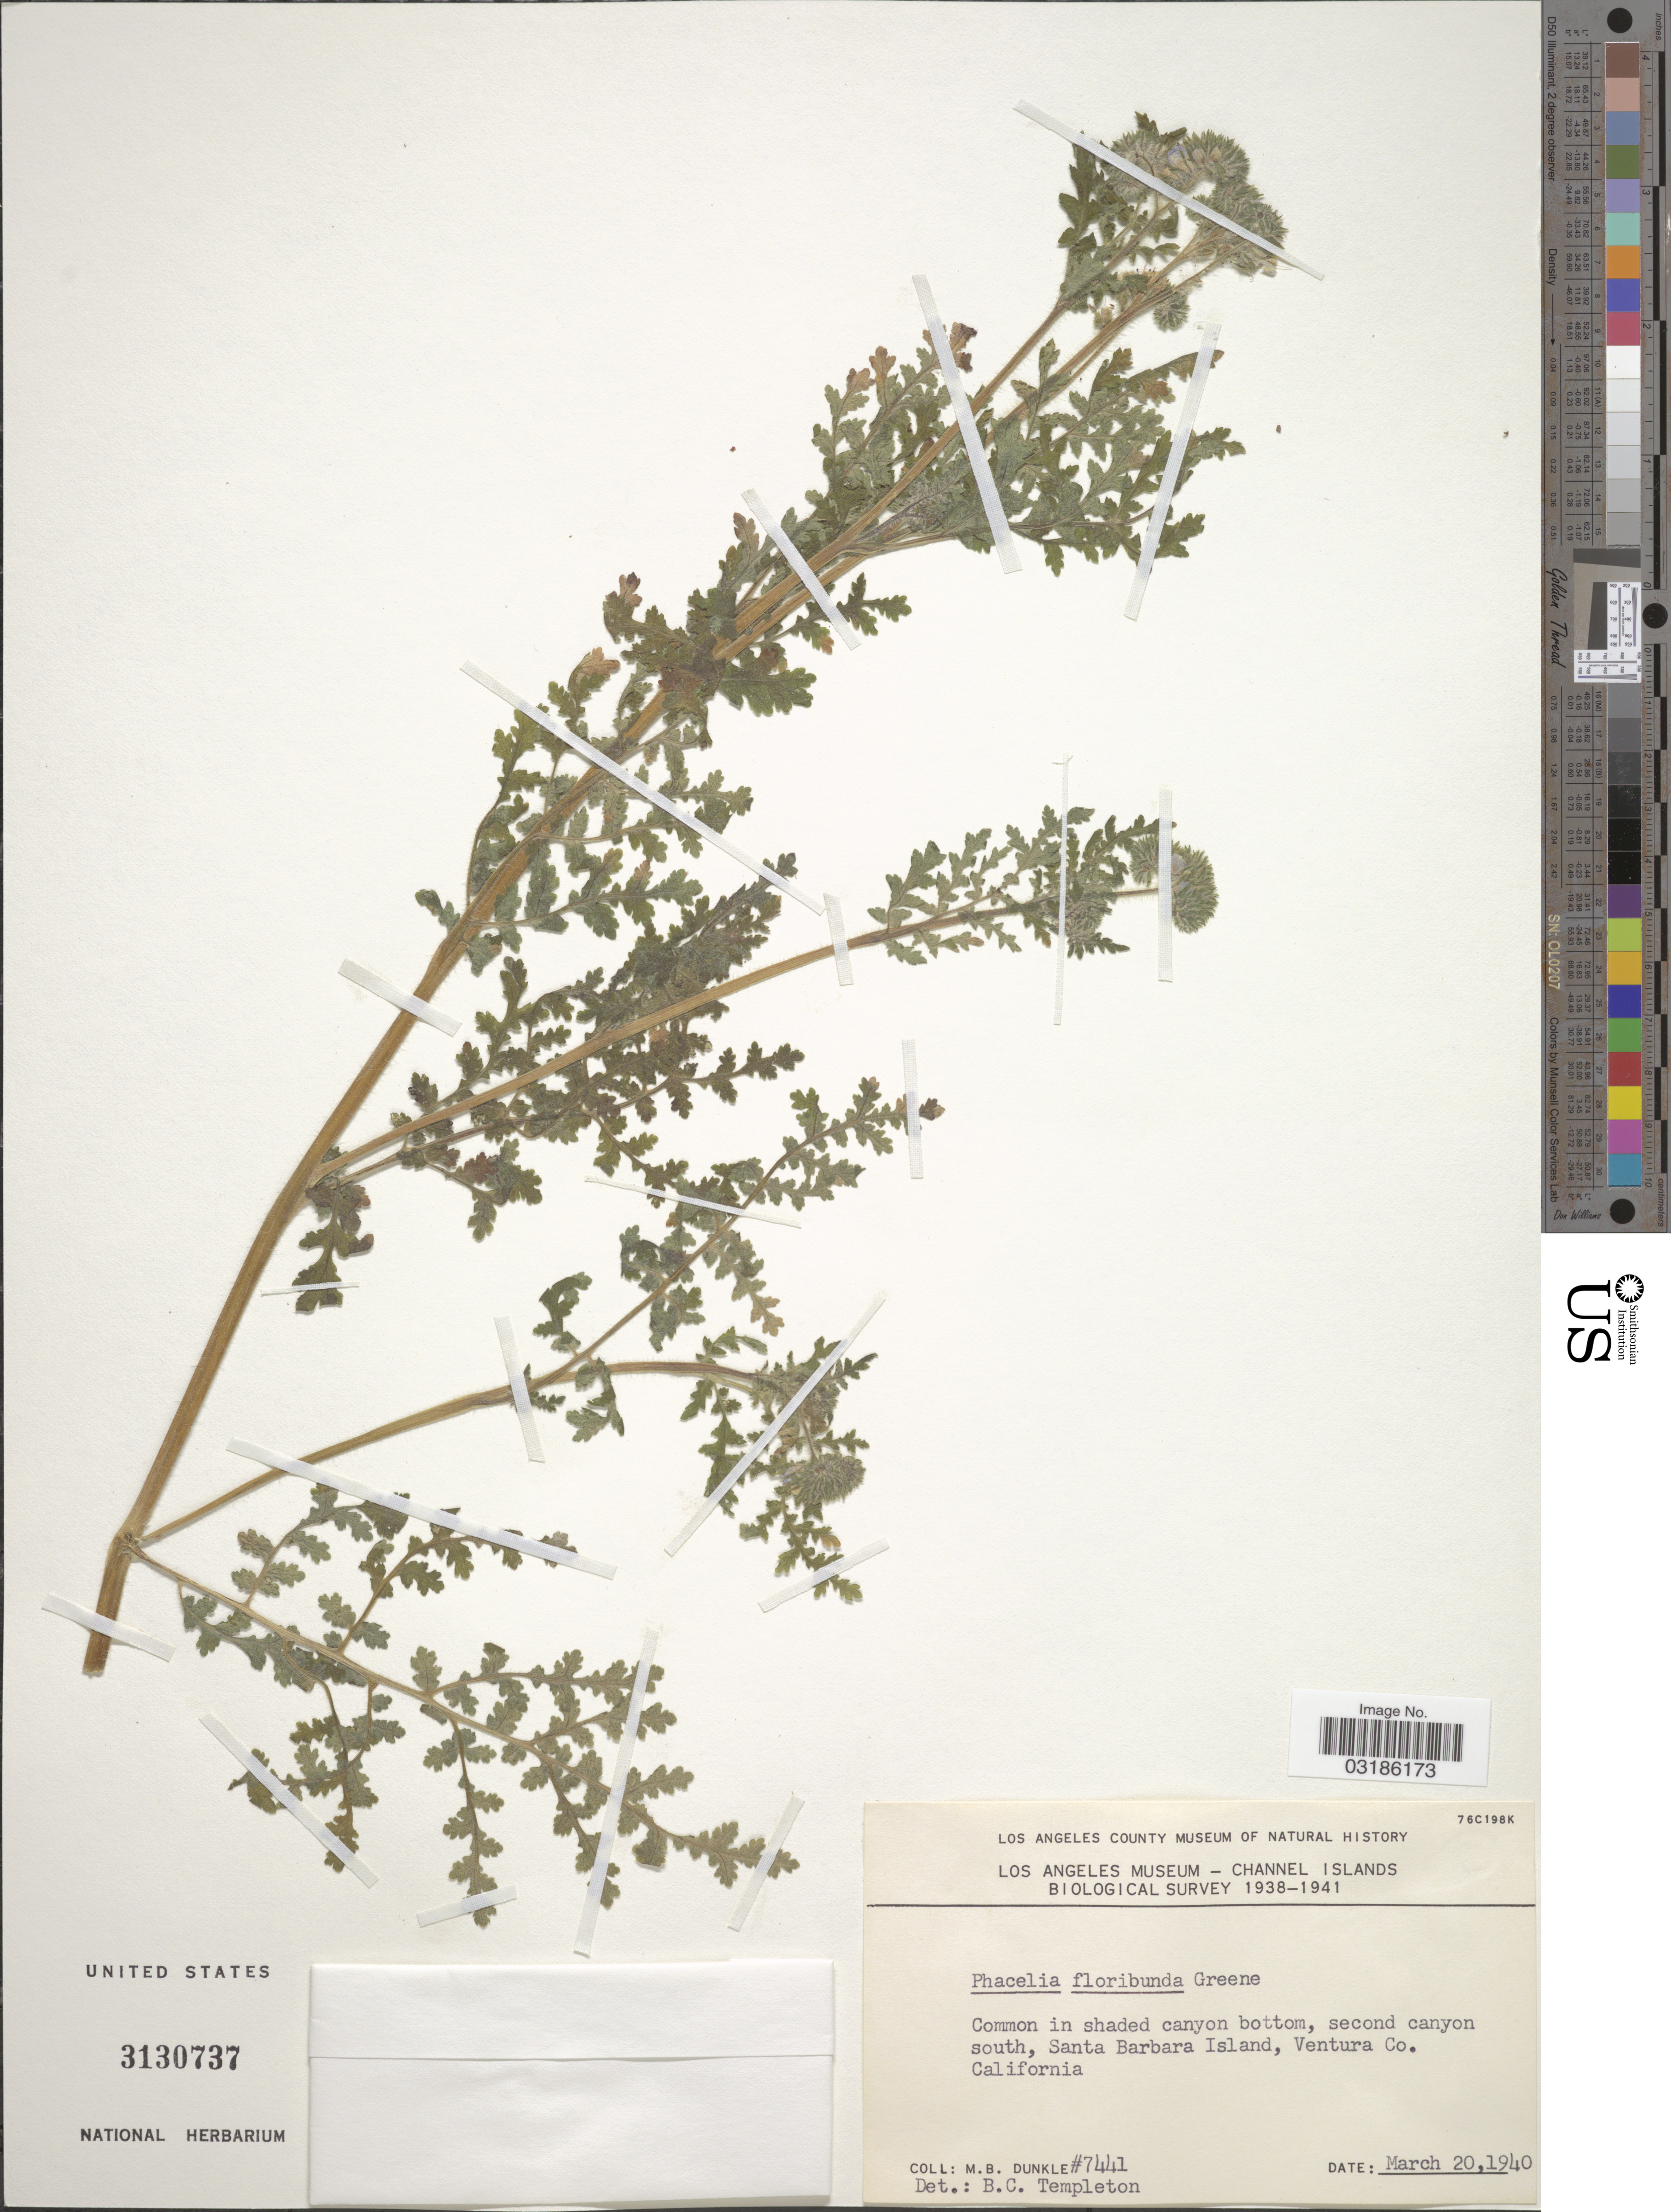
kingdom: Plantae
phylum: Tracheophyta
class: Magnoliopsida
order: Boraginales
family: Hydrophyllaceae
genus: Phacelia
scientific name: Phacelia floribunda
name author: Greene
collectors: M. Dunkle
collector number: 7441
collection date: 1940-03-20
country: United States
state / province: California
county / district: Santa Barbara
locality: Second canyon south, Santa Barbara Island, Ventura Co. Channel Islands.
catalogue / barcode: US 3130737